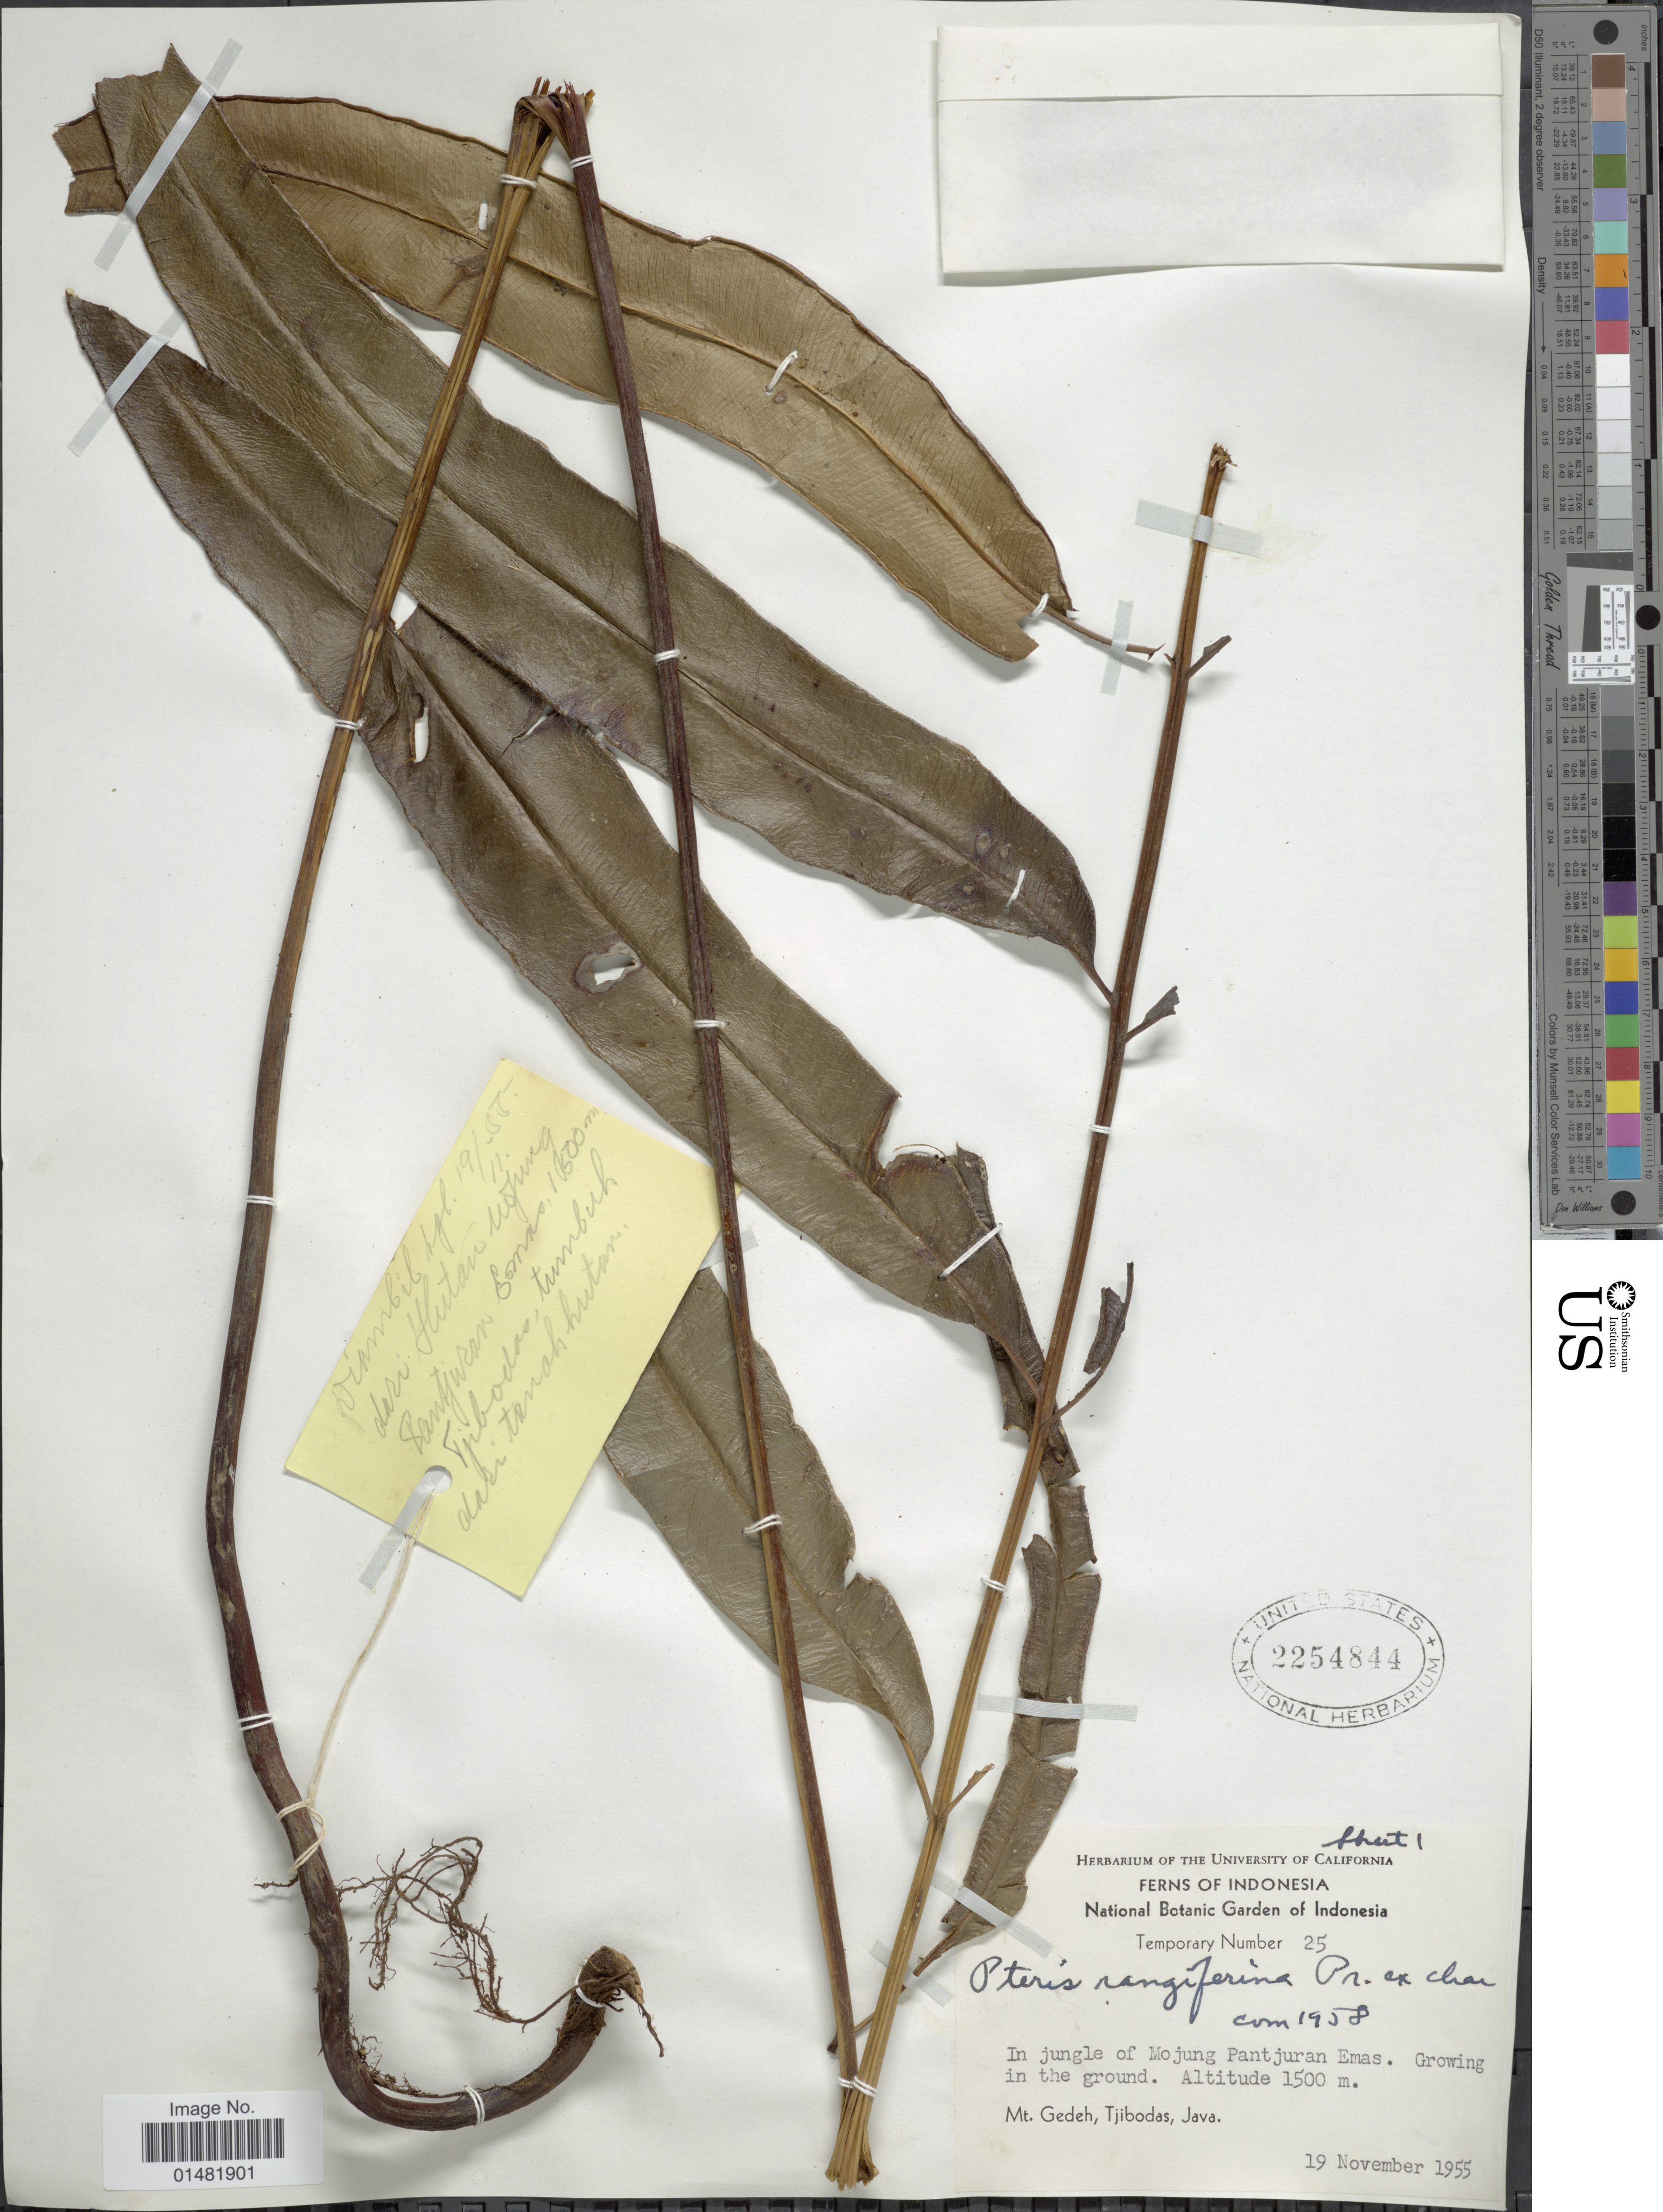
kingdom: Plantae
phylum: Tracheophyta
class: Polypodiopsida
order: Polypodiales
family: Pteridaceae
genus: Pteris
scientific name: Pteris rangiferina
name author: C. Presl ex Miq.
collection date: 1955-11-19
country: Indonesia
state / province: Java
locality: In jungle of Mojung Pantjuran Emas. Mt. Gedeh, Tjibodas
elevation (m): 1500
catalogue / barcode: US 2254844